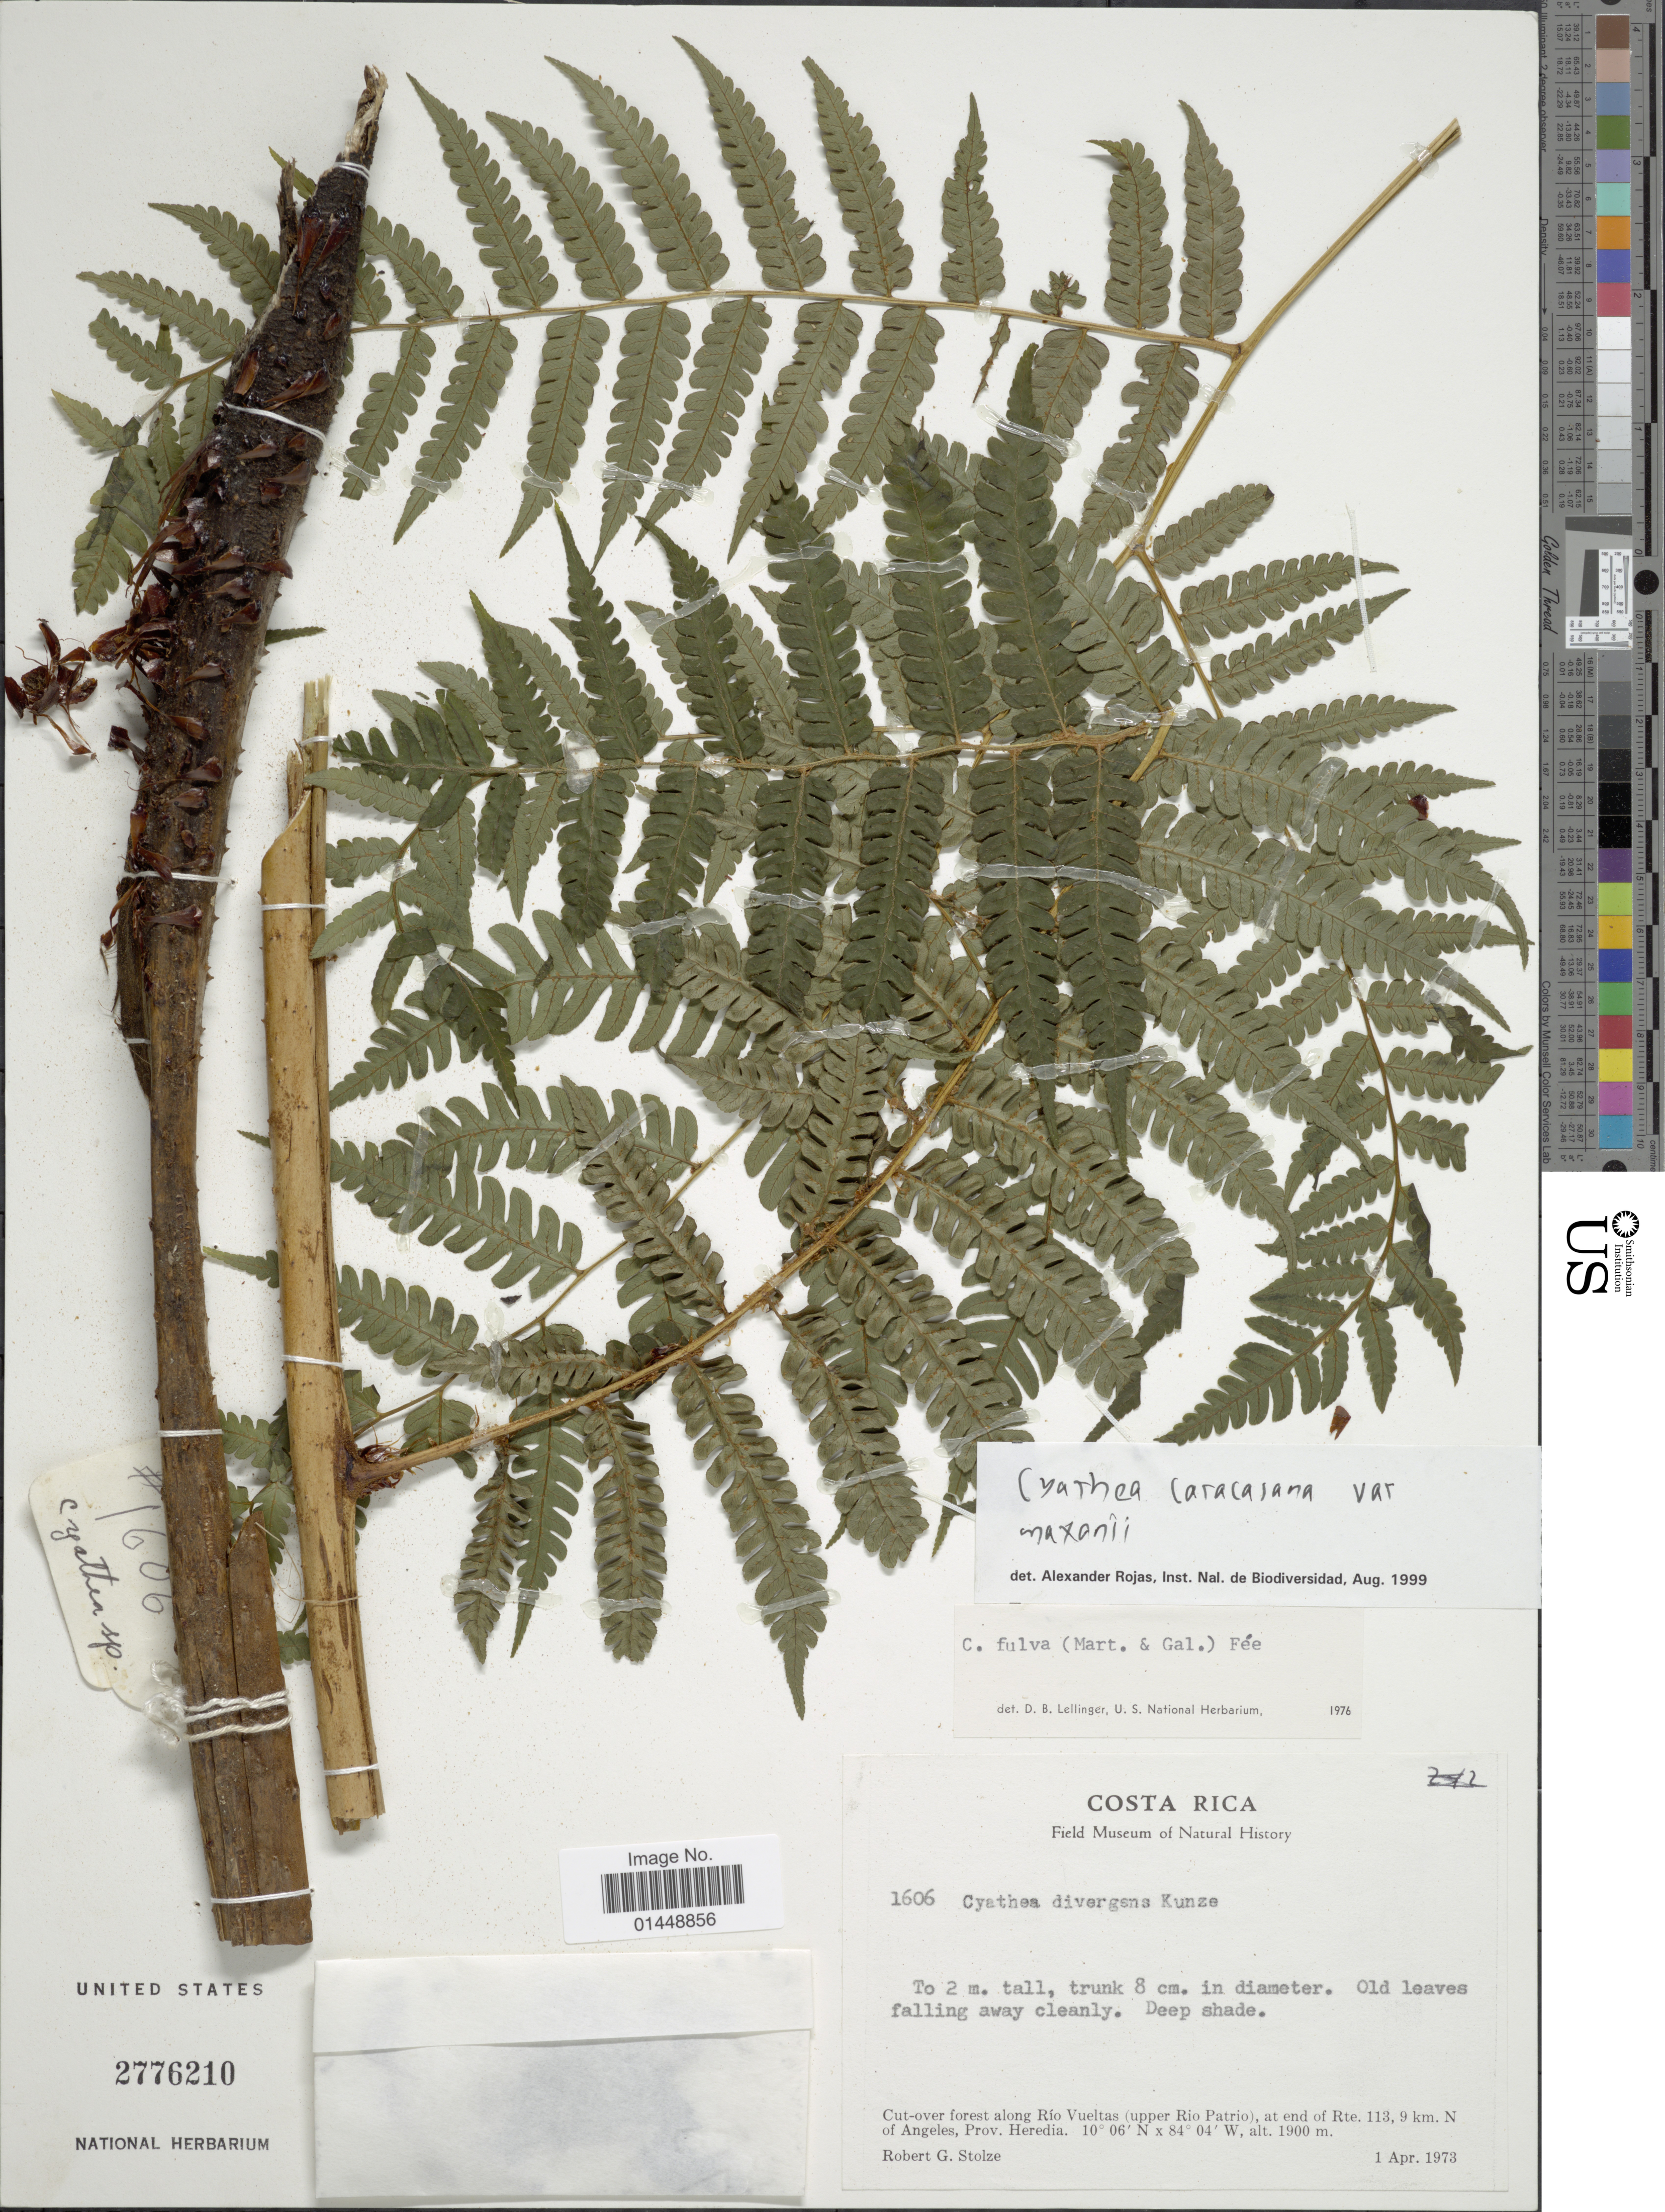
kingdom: Plantae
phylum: Tracheophyta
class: Polypodiopsida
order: Cyatheales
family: Cyatheaceae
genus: Cyathea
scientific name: Cyathea fulva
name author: (M. Martens & Galeotti) Fée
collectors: R. G. Stolze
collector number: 1606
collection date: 1973-04-01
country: Costa Rica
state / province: Heredia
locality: Cut-over forest along Río Vueltas (upper Rio Patrio), at end of Rte. 113, 9 km. N of Angeles, Prov. Heredia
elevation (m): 1900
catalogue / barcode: US 2776210